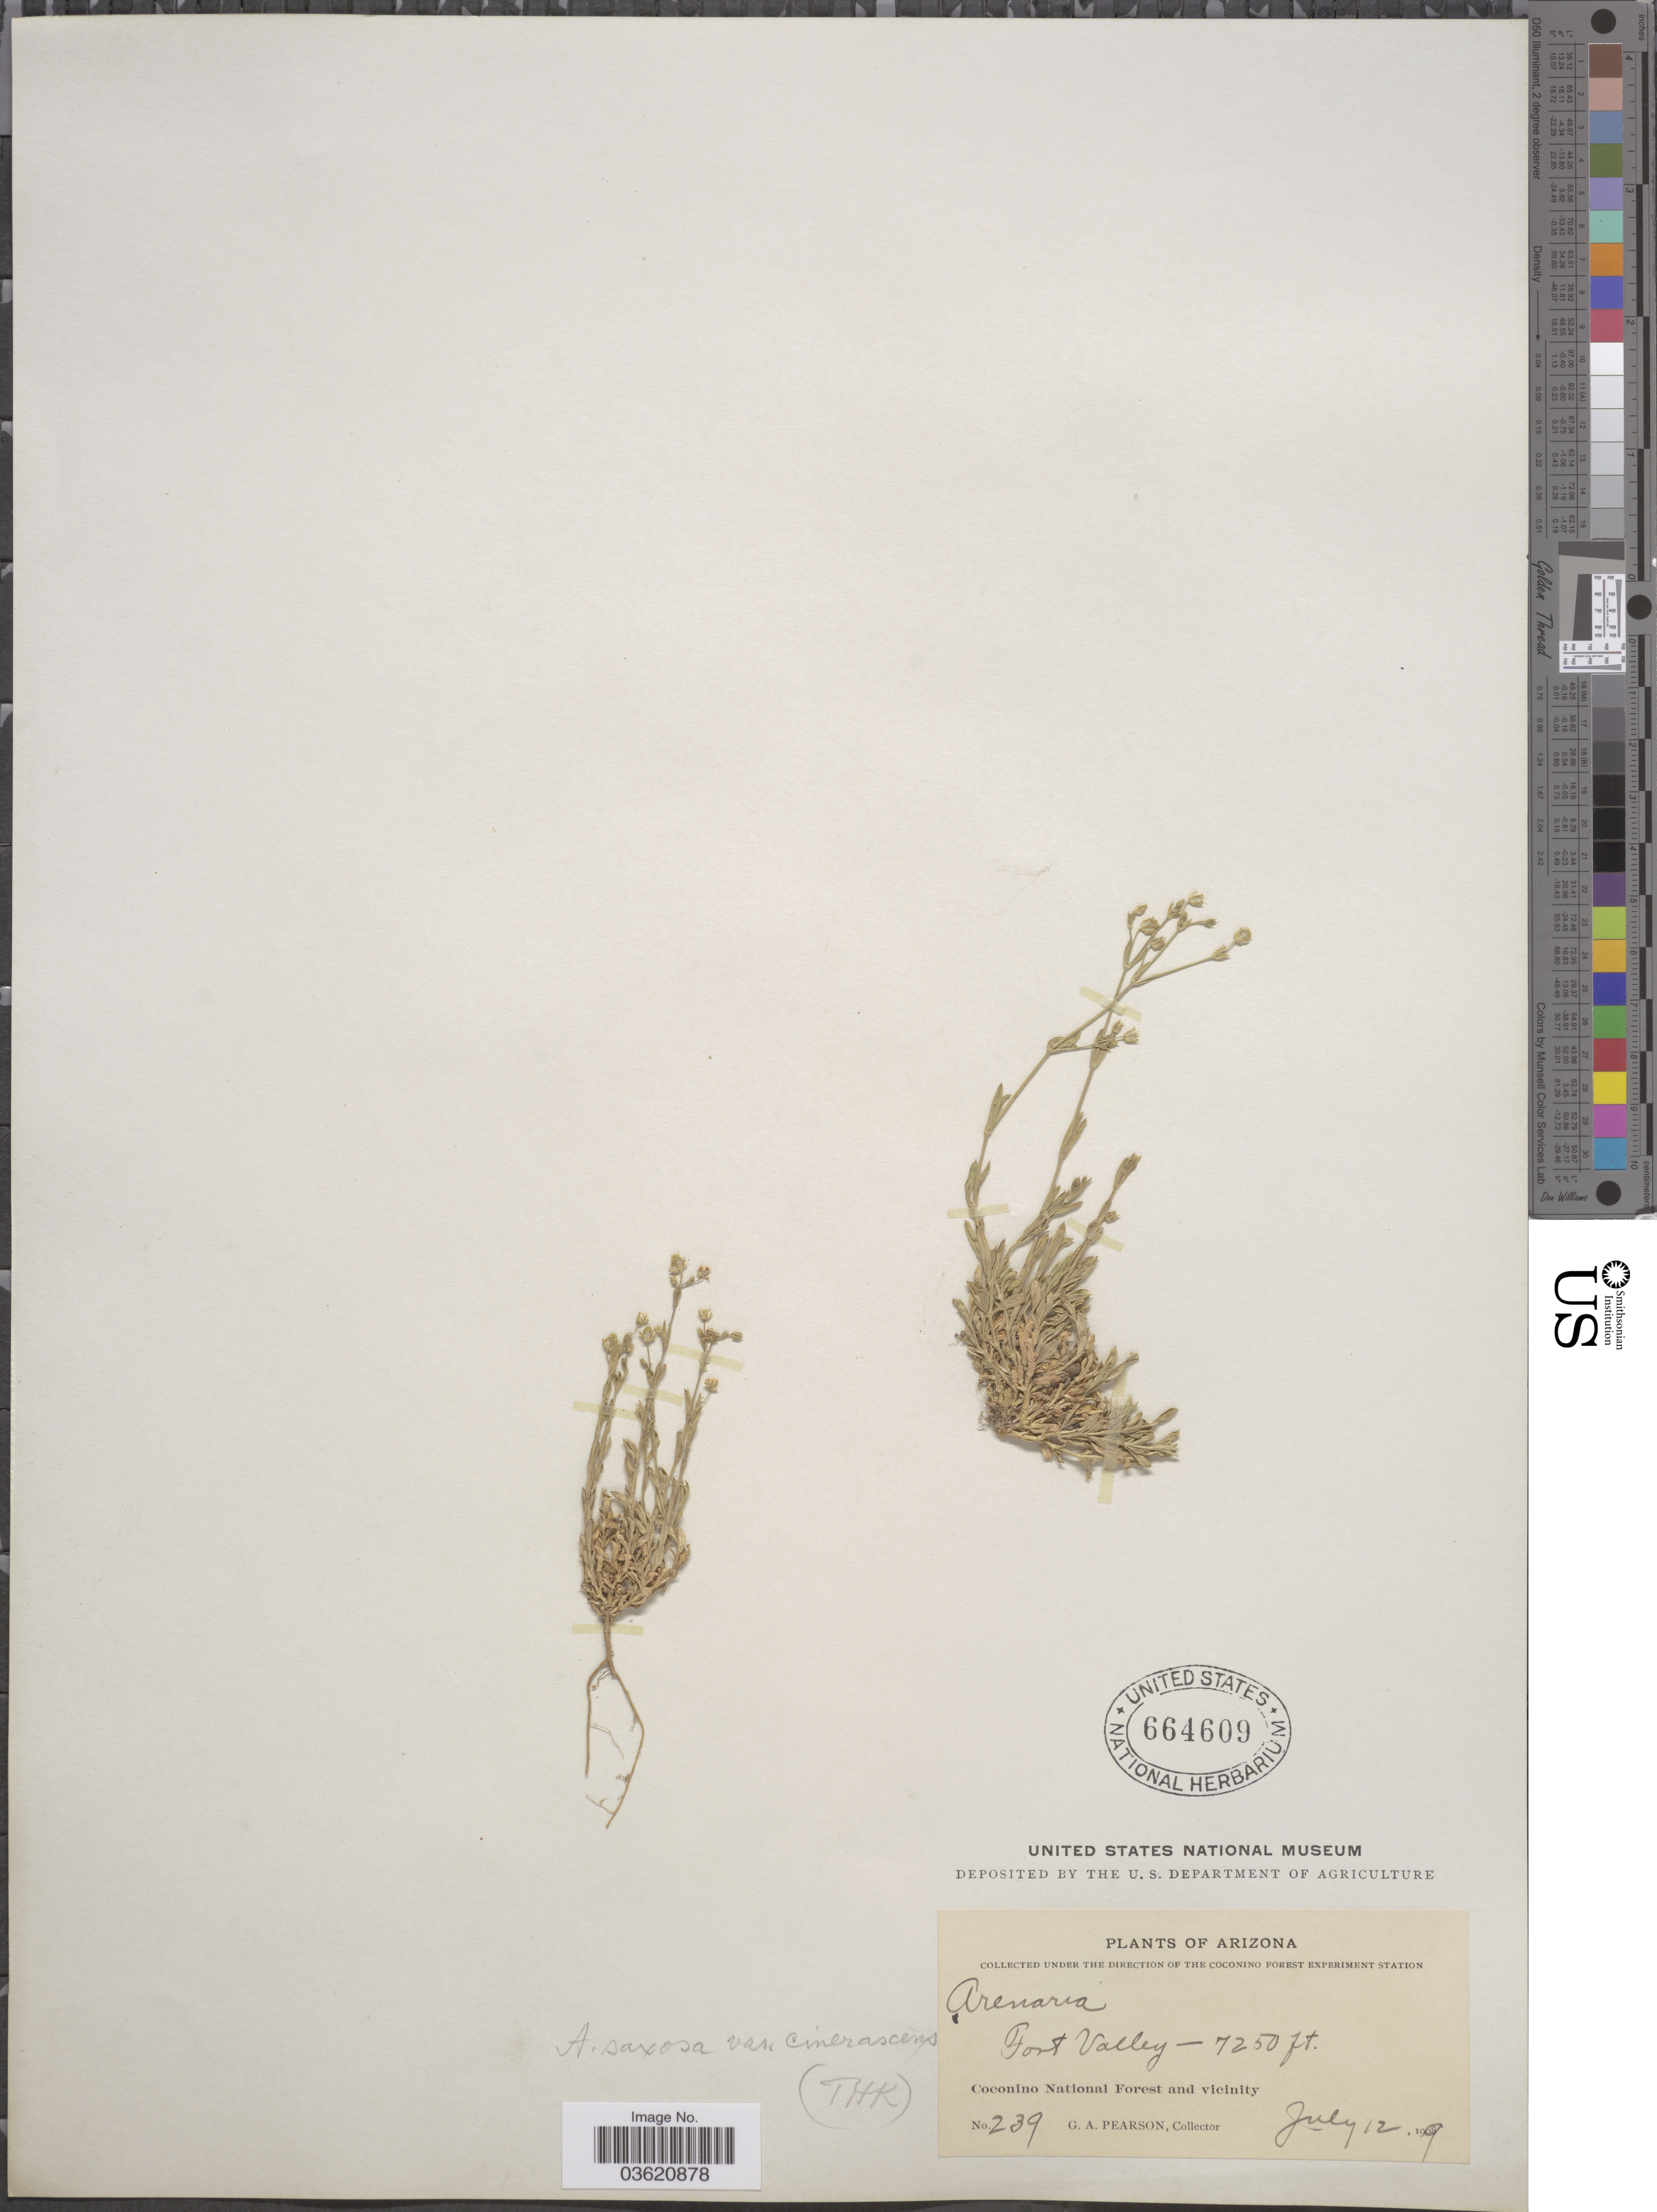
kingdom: Plantae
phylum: Tracheophyta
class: Magnoliopsida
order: Caryophyllales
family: Caryophyllaceae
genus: Arenaria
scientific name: Arenaria macdougalii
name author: A. Heller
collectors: G. Pearson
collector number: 239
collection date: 1909-07-12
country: United States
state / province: Arizona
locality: Fort Valley. Coconino National Forest and vicinity.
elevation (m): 2210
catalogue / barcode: US 664609